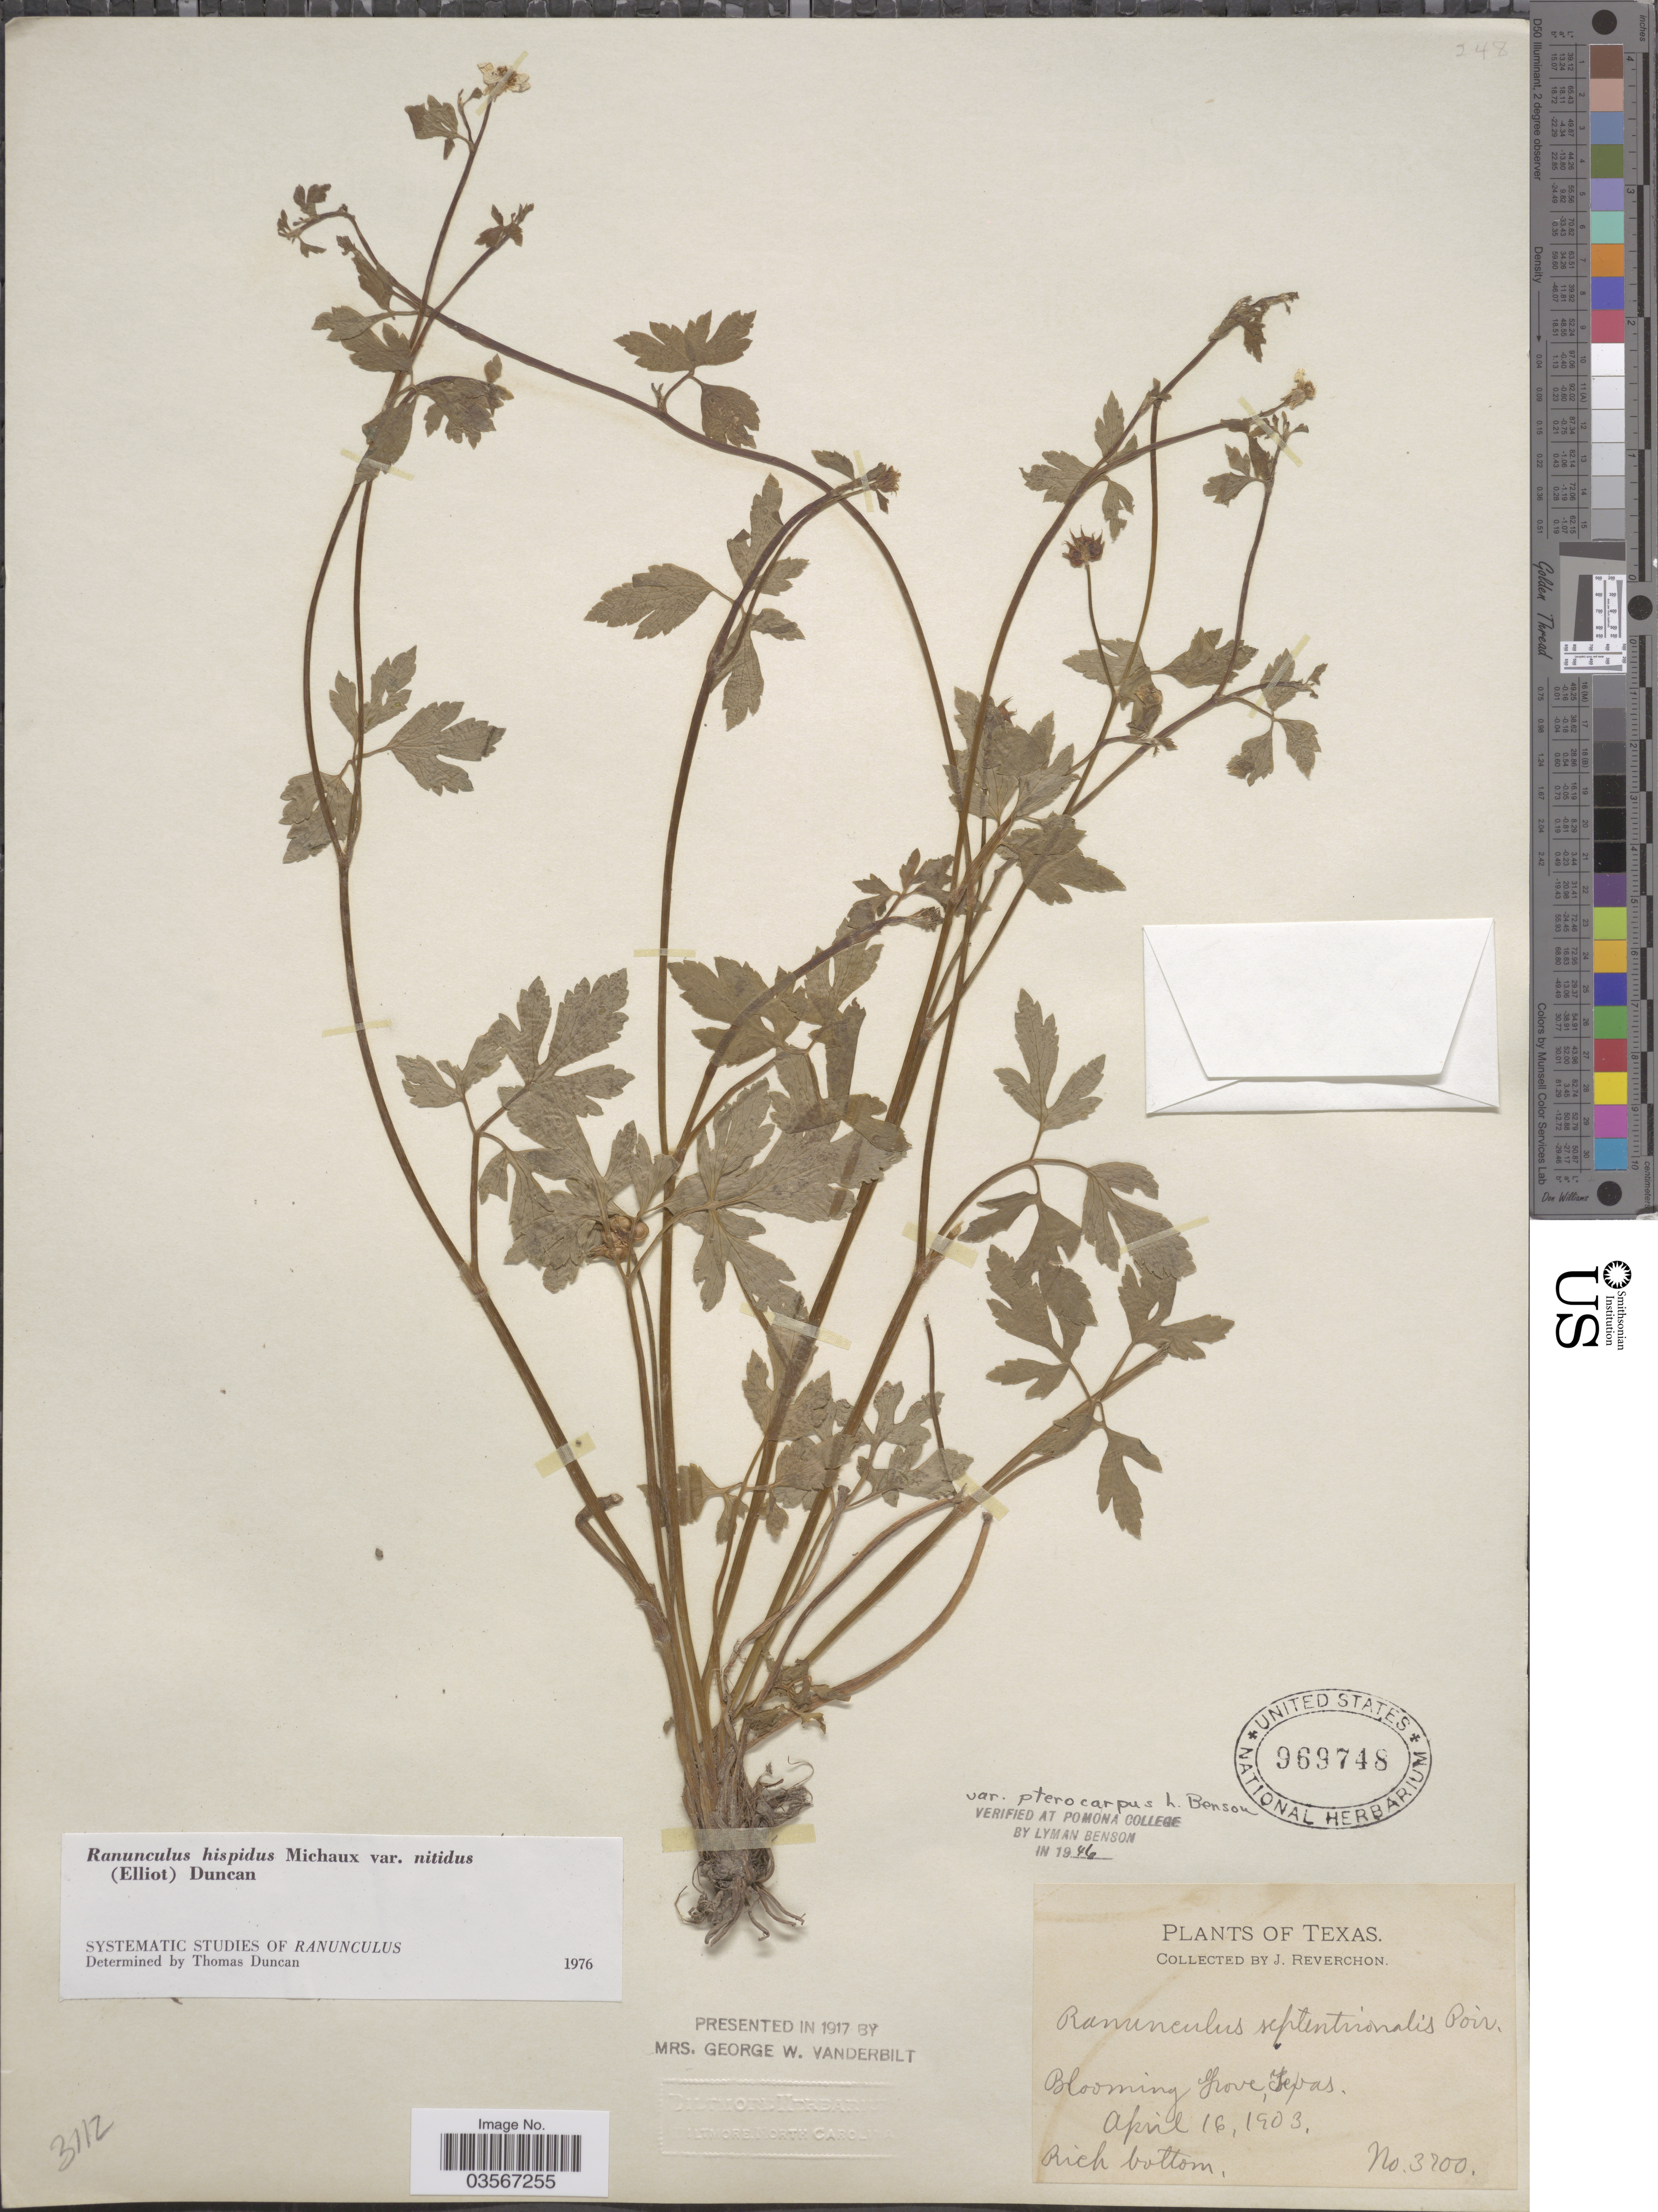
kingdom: Plantae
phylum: Tracheophyta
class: Magnoliopsida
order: Ranunculales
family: Ranunculaceae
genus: Ranunculus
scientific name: Ranunculus hispidus var. nitidus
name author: (Chapm.) T. Duncan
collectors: J. Reverchon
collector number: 3700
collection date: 1903-04-16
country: United States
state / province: Texas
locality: Blooming Grove.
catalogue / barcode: US 969748